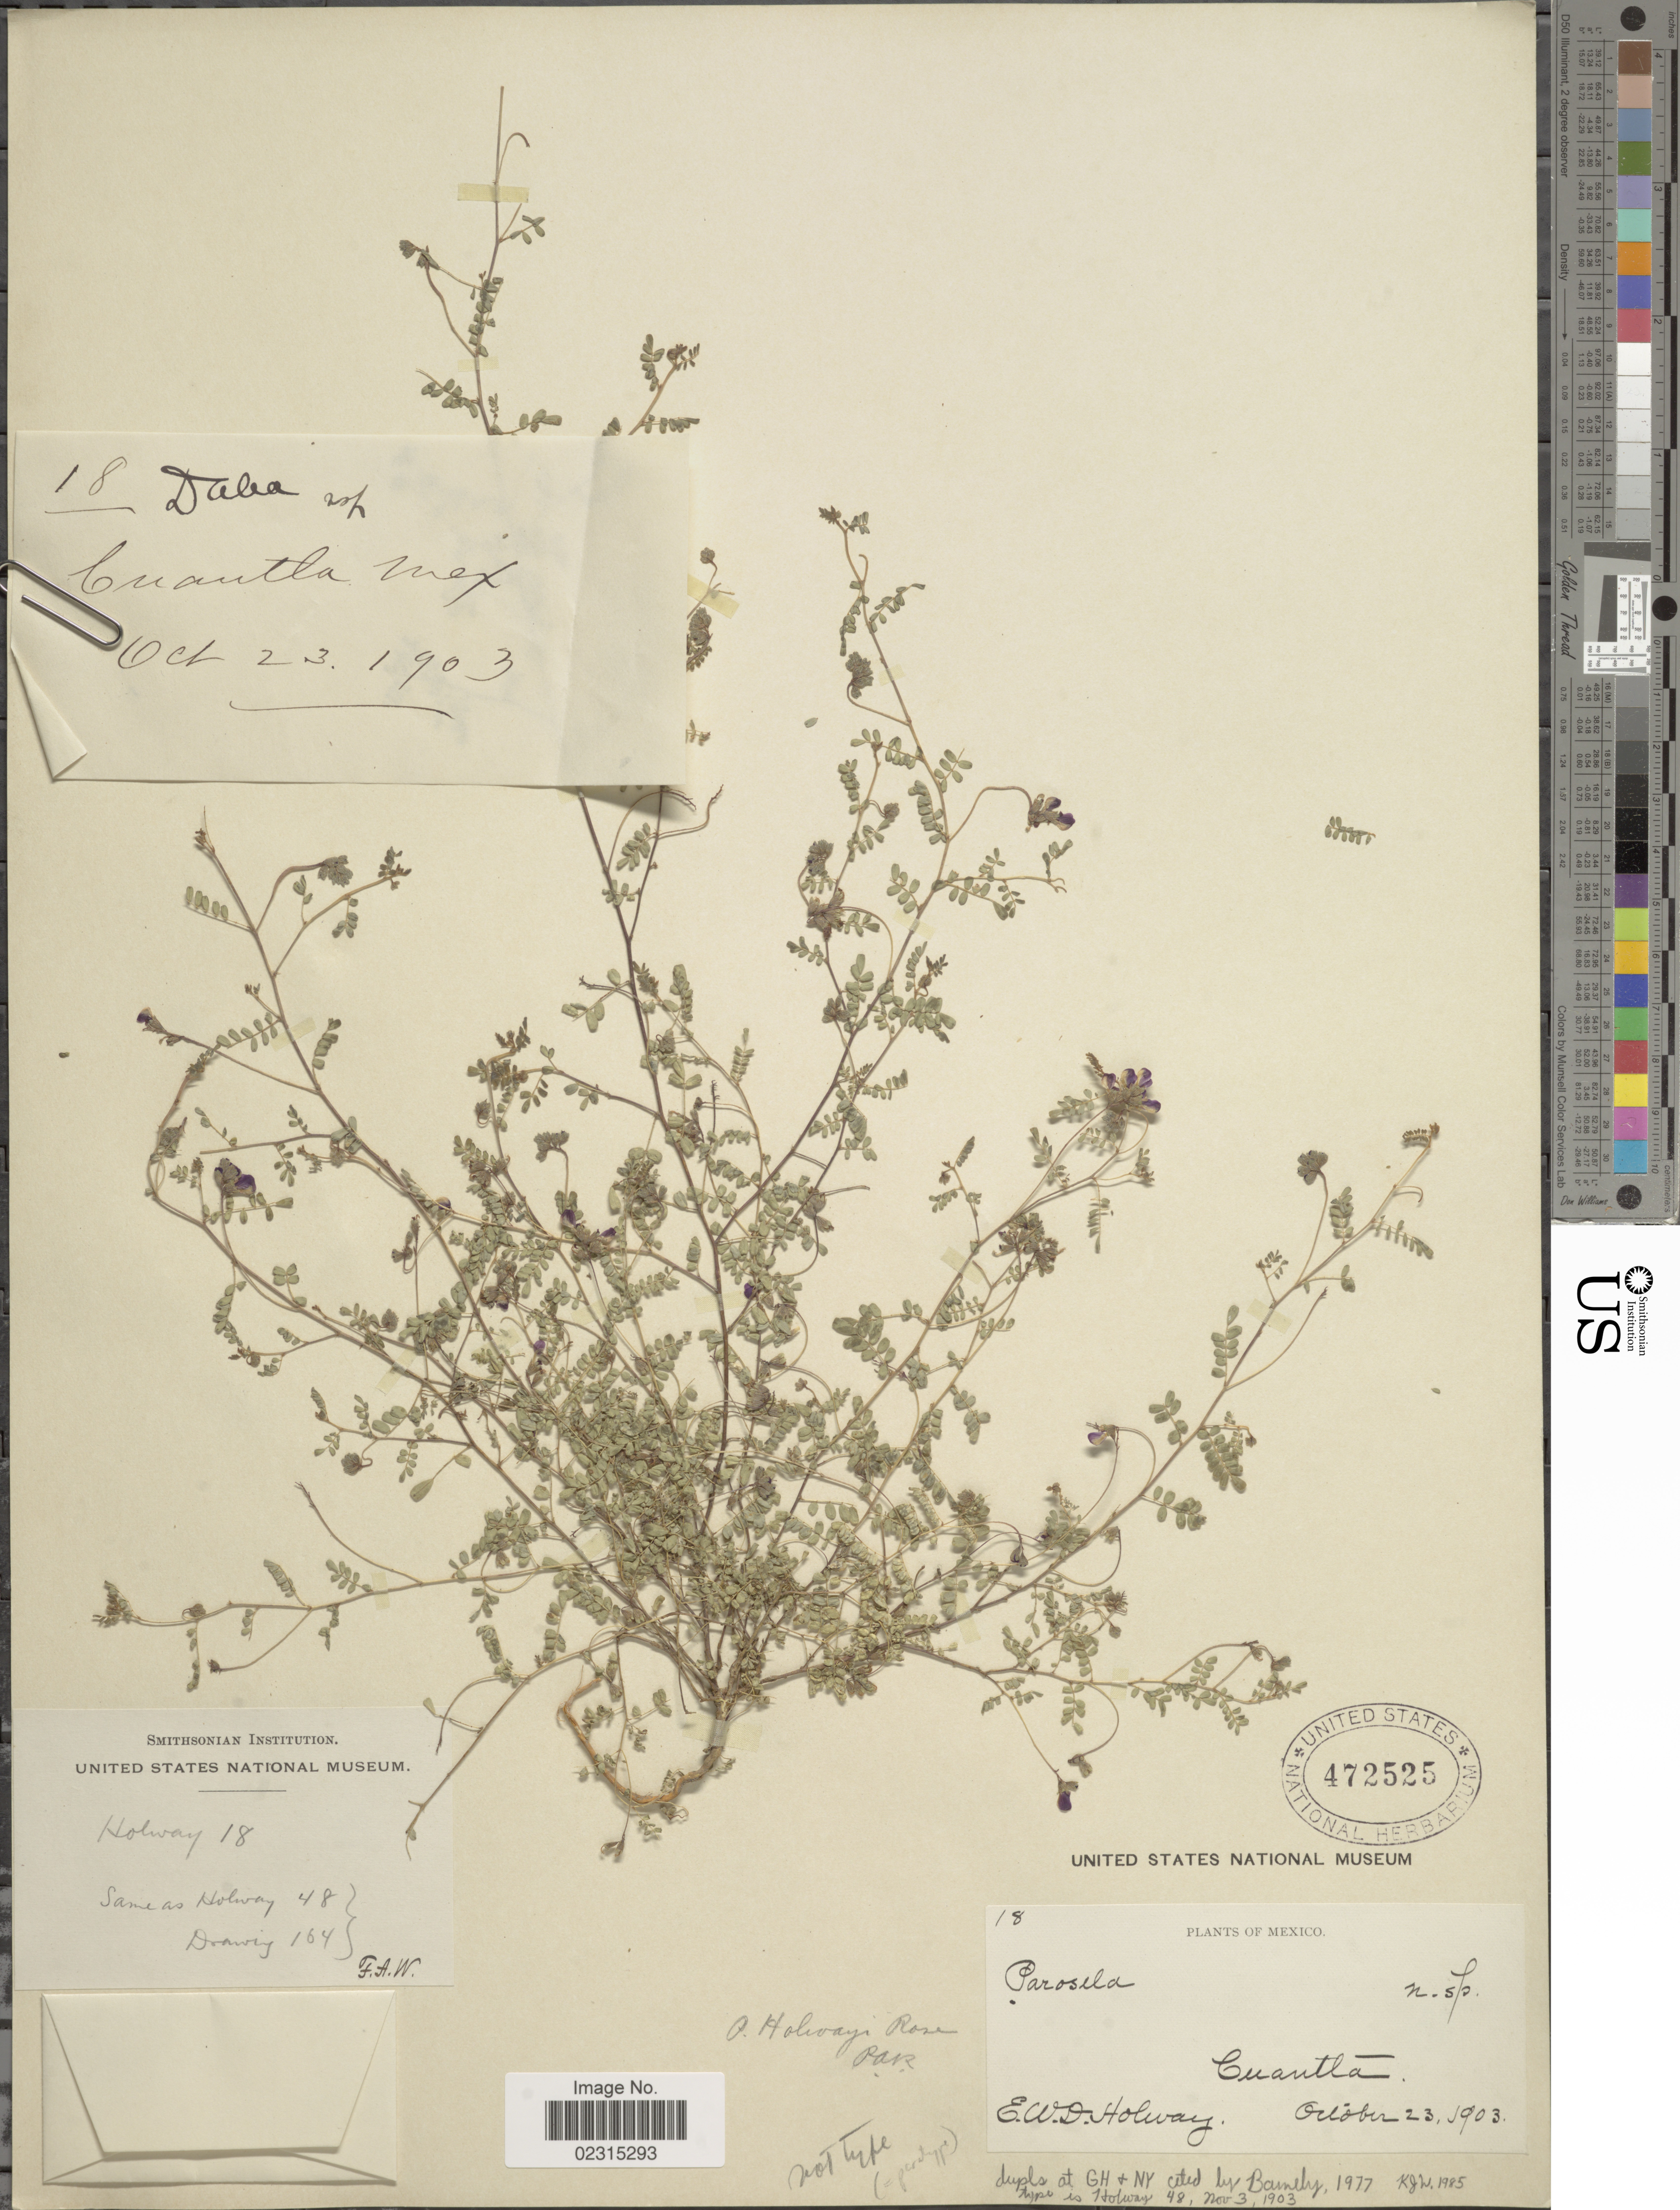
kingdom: Plantae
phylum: Tracheophyta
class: Magnoliopsida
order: Fabales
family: Fabaceae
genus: Marina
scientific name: Marina holwayi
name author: (Rose) Barneby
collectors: E. W. D. Holway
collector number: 18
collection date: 1903-10-23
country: Mexico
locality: Cuantla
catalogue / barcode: US 472525